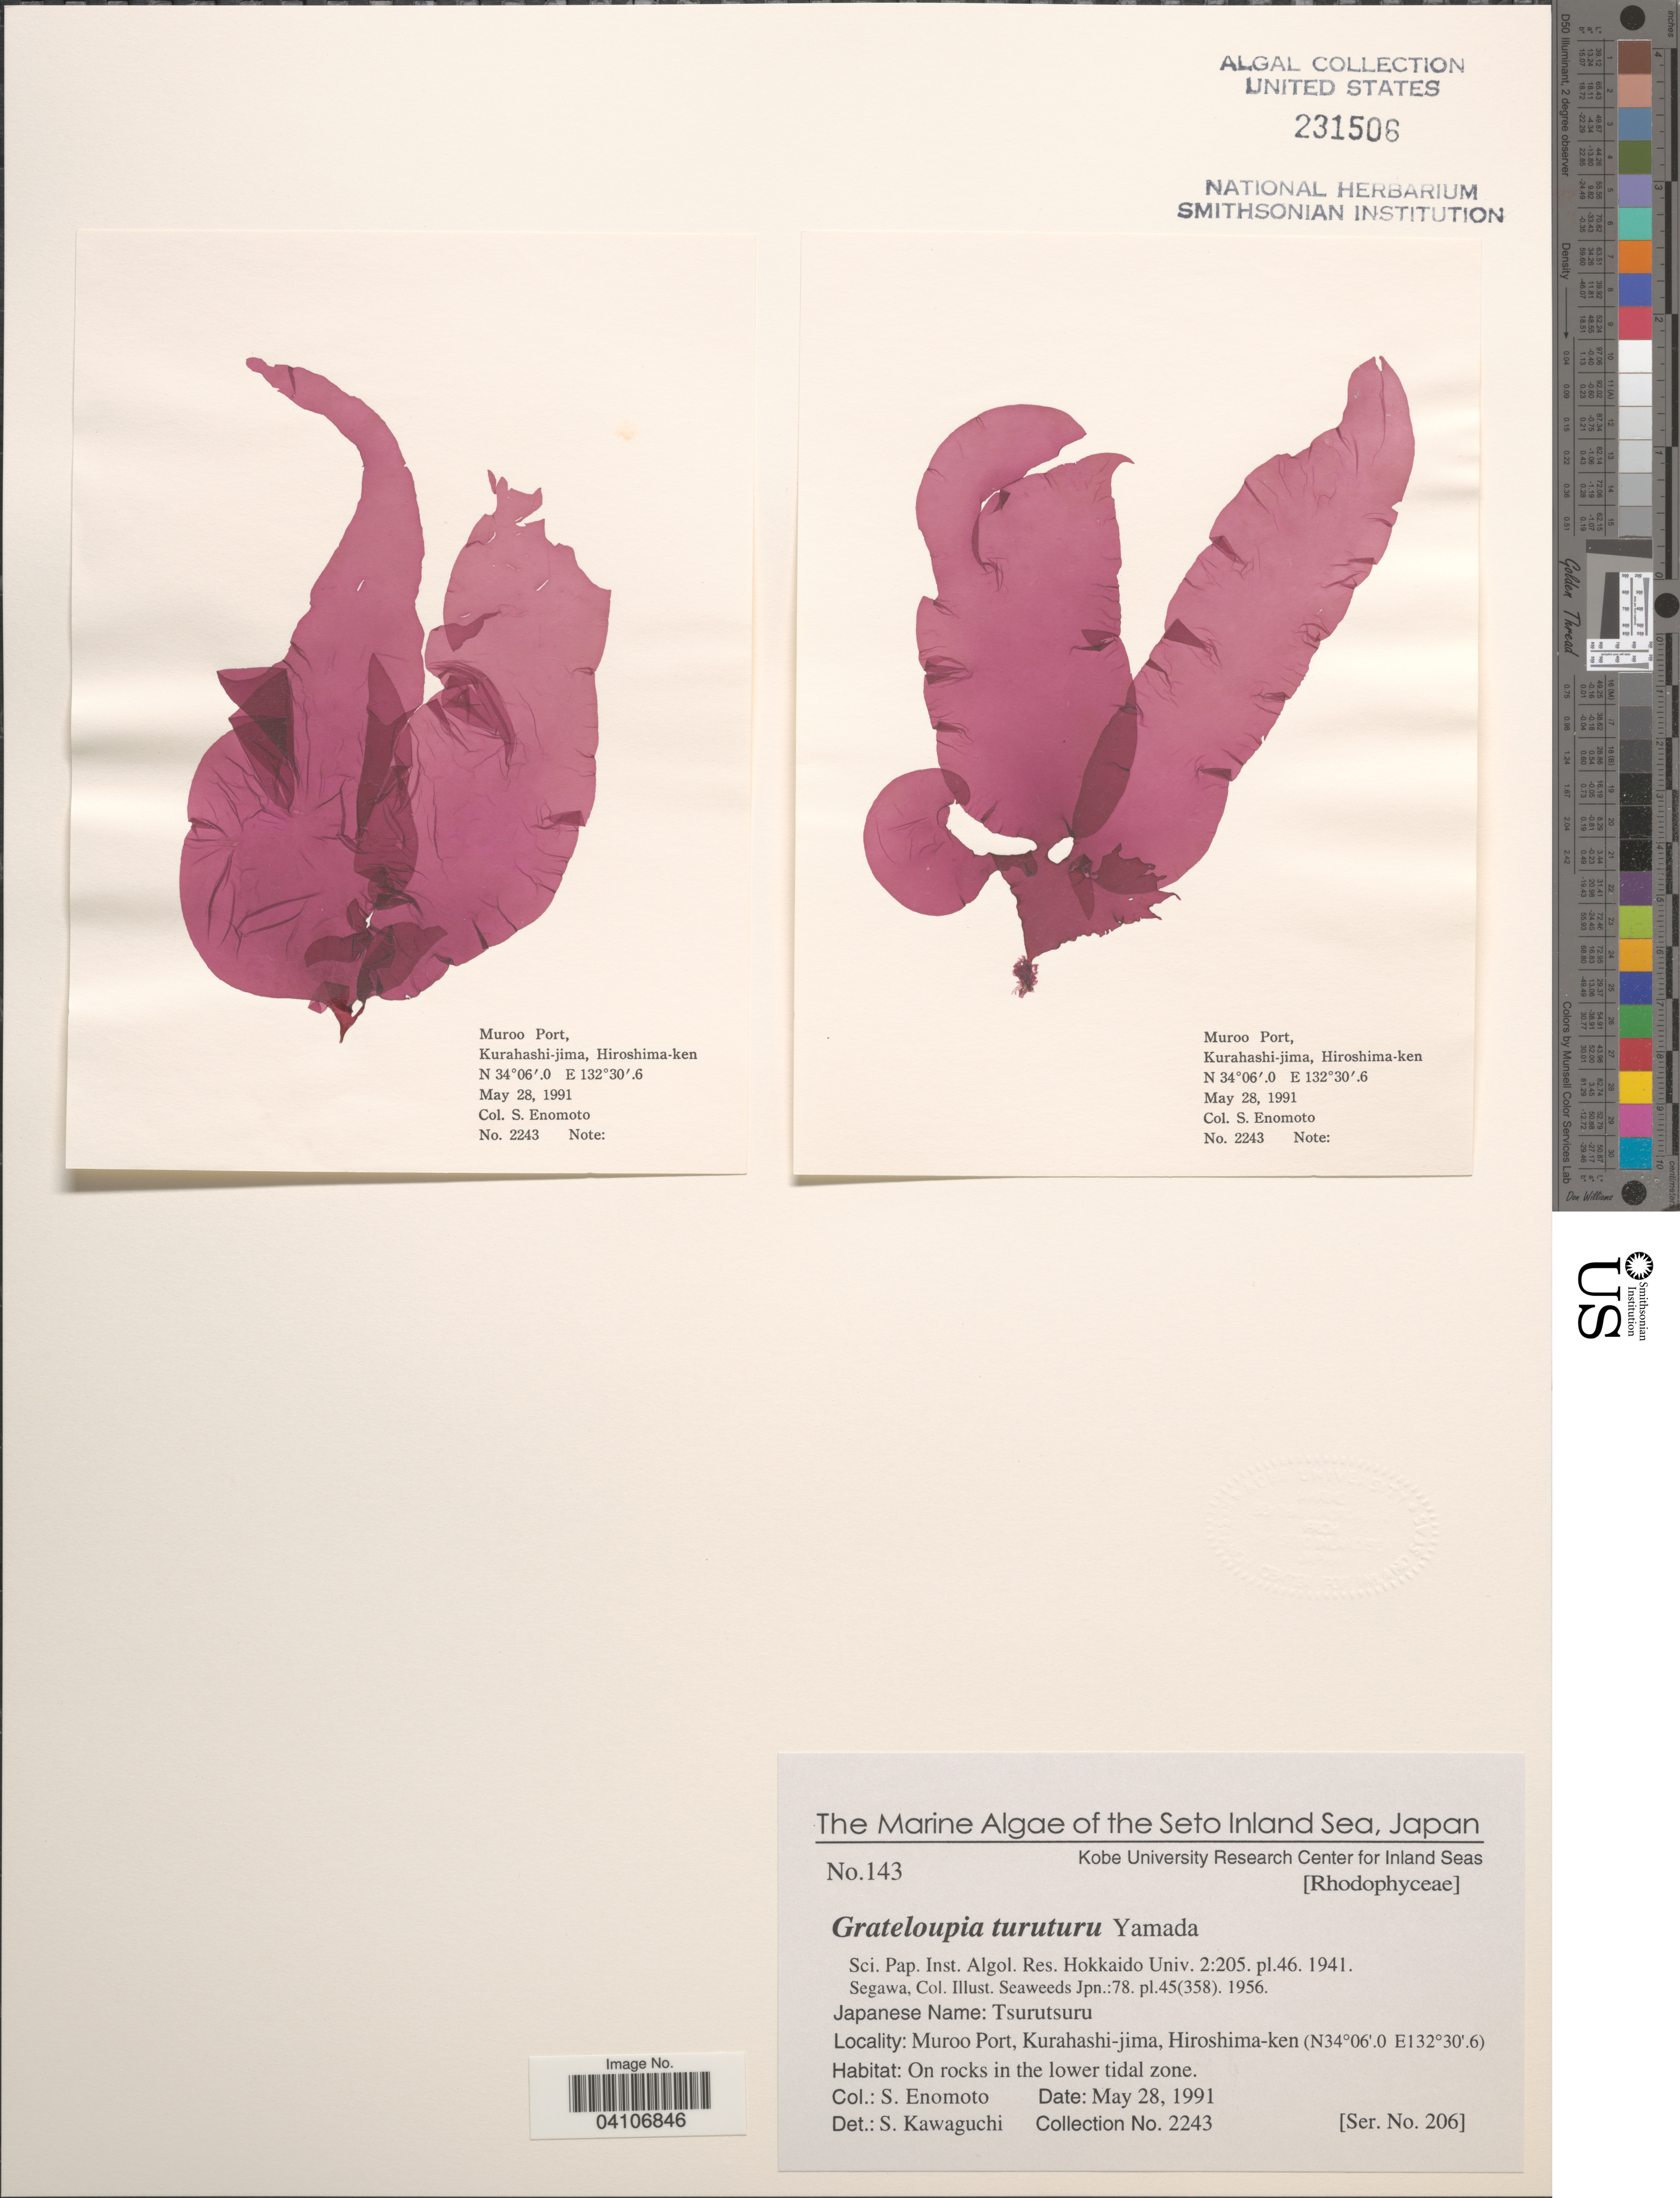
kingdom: Plantae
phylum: Rhodophyta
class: Florideophyceae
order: Halymeniales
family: Halymeniaceae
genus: Grateloupia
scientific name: Grateloupia turuturu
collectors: S. Enomoto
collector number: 2243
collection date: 1991-05-28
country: Japan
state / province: Hirosima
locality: The Seto Inland Sea. Muroo Port, Kurahashi-jima, Hiroshima-ken. On rocks in the lower tidal zone.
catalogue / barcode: US 231506